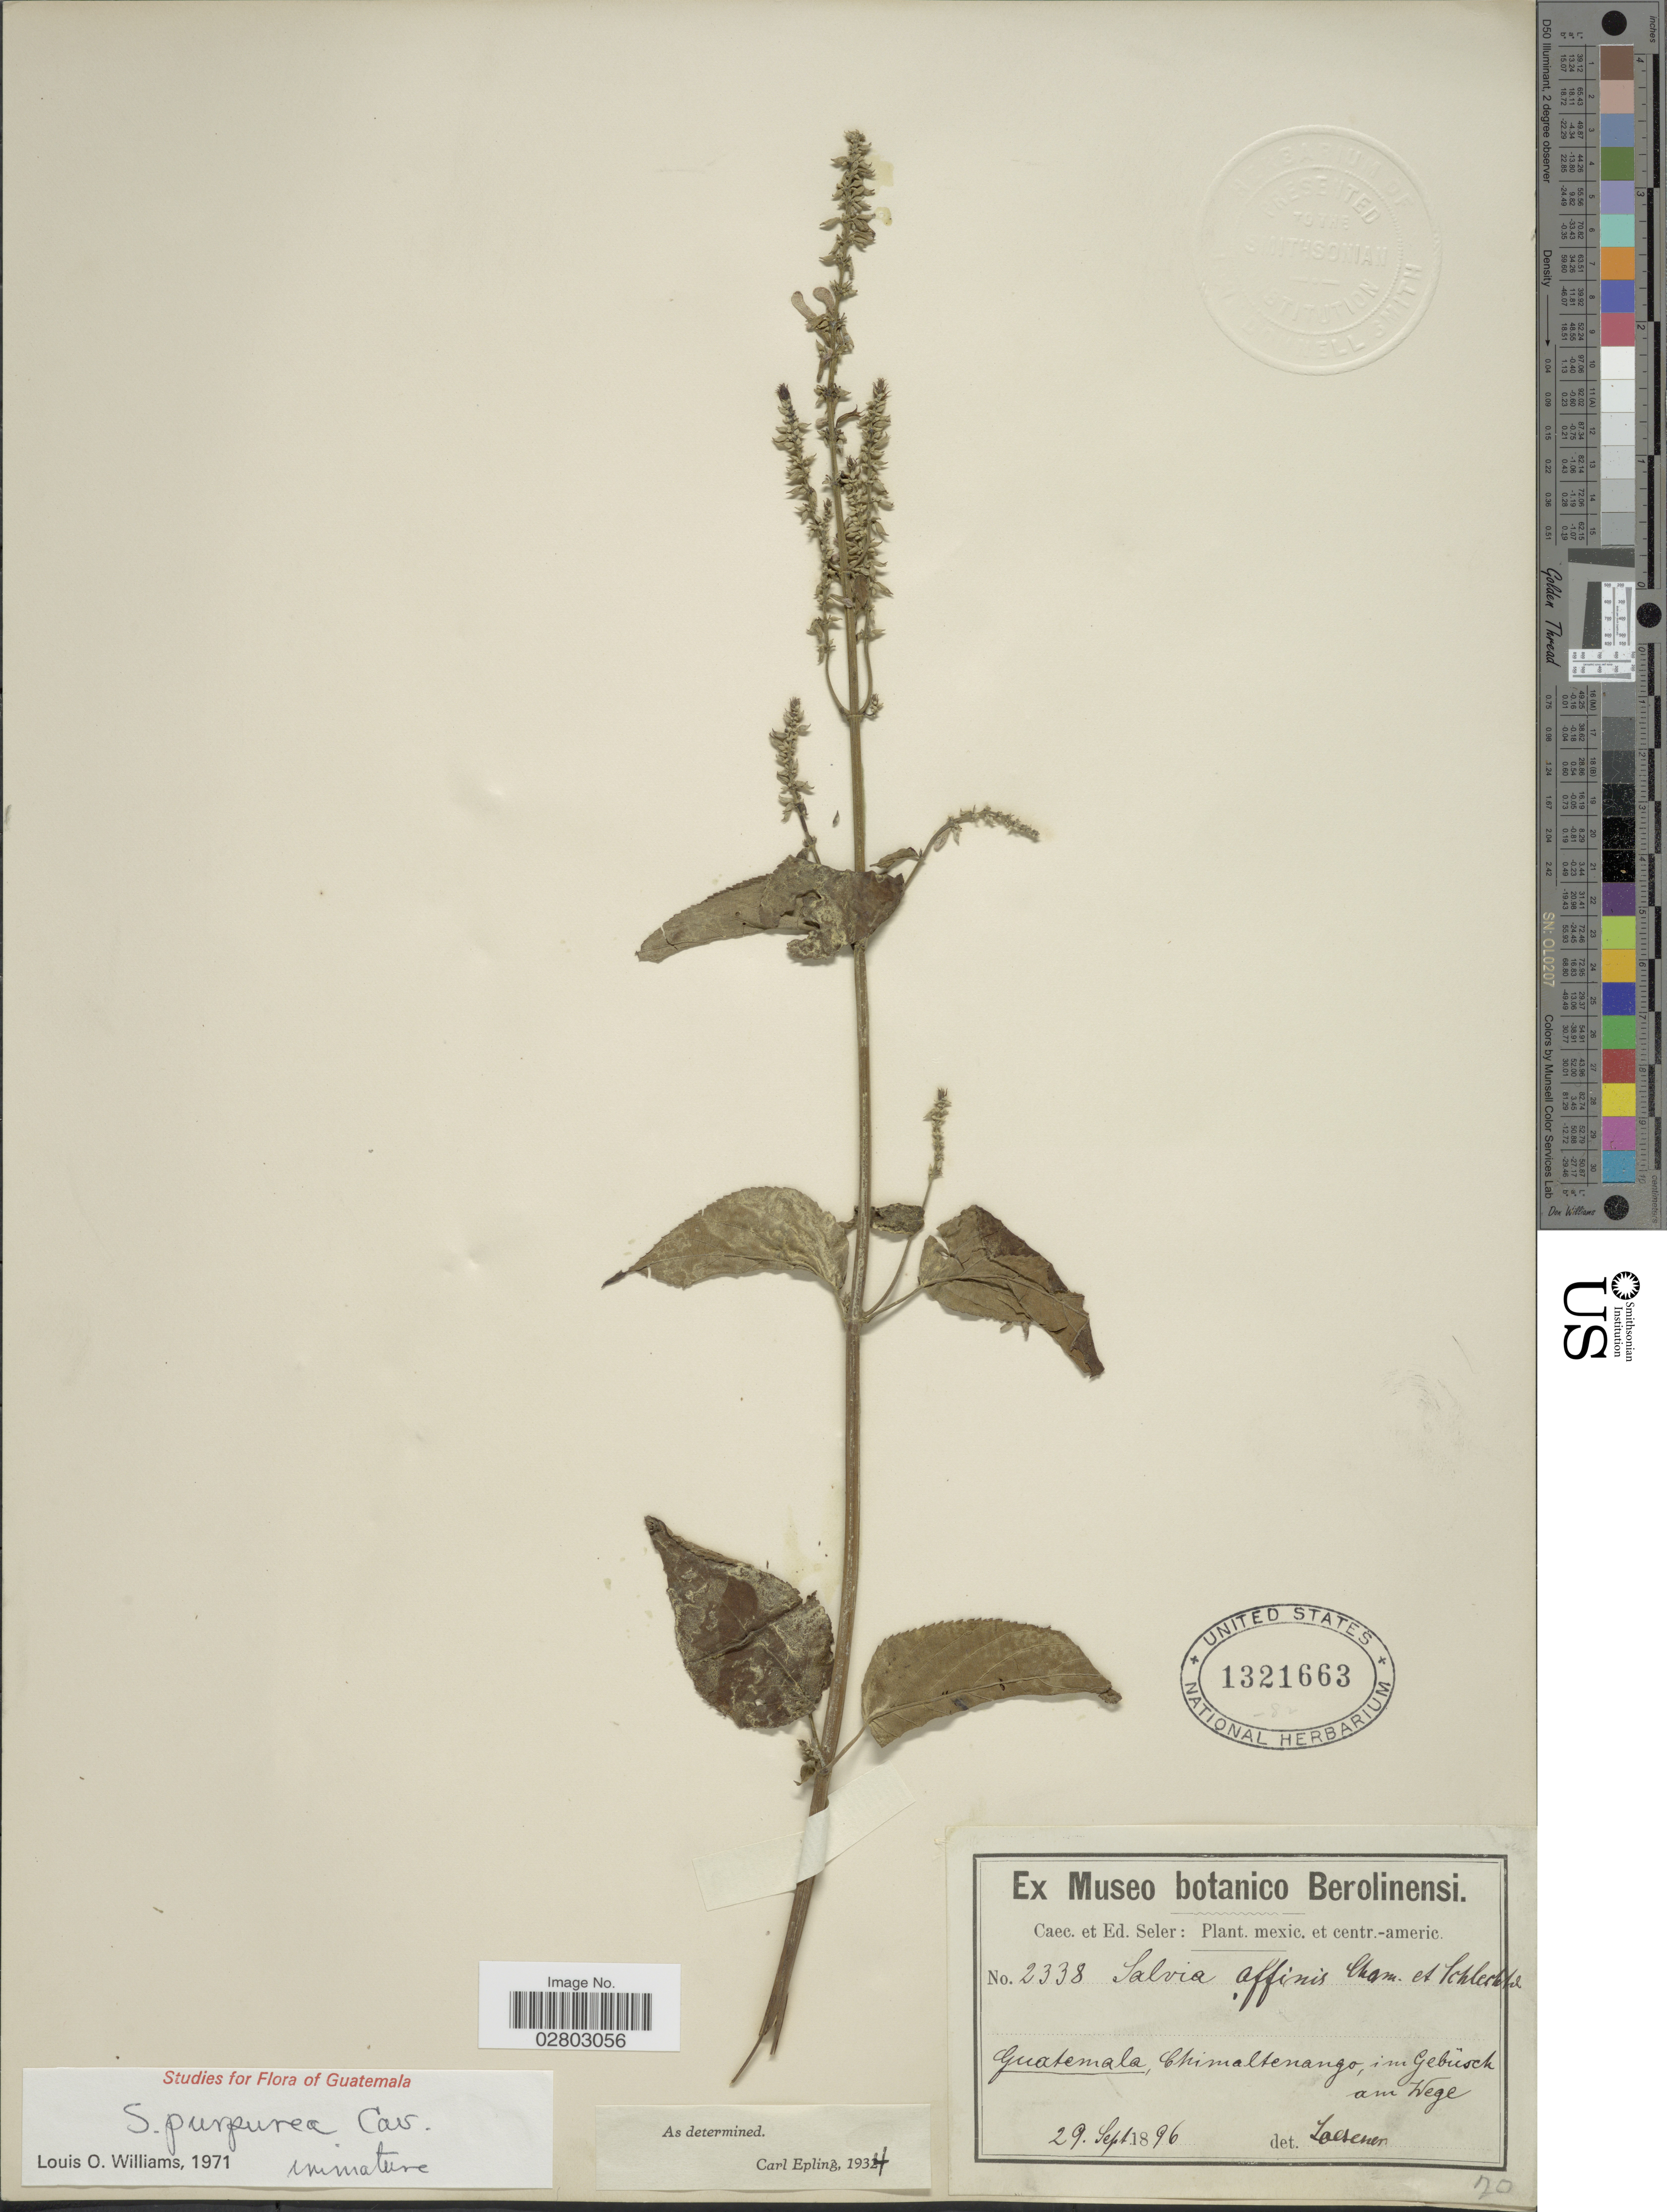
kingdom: Plantae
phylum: Tracheophyta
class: Magnoliopsida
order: Lamiales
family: Lamiaceae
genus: Salvia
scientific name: Salvia purpurea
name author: Cav.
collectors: ex Caec. et Ed Seler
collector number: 2338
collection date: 1896-09-29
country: Guatemala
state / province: Chimaltenango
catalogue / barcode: US 1321663